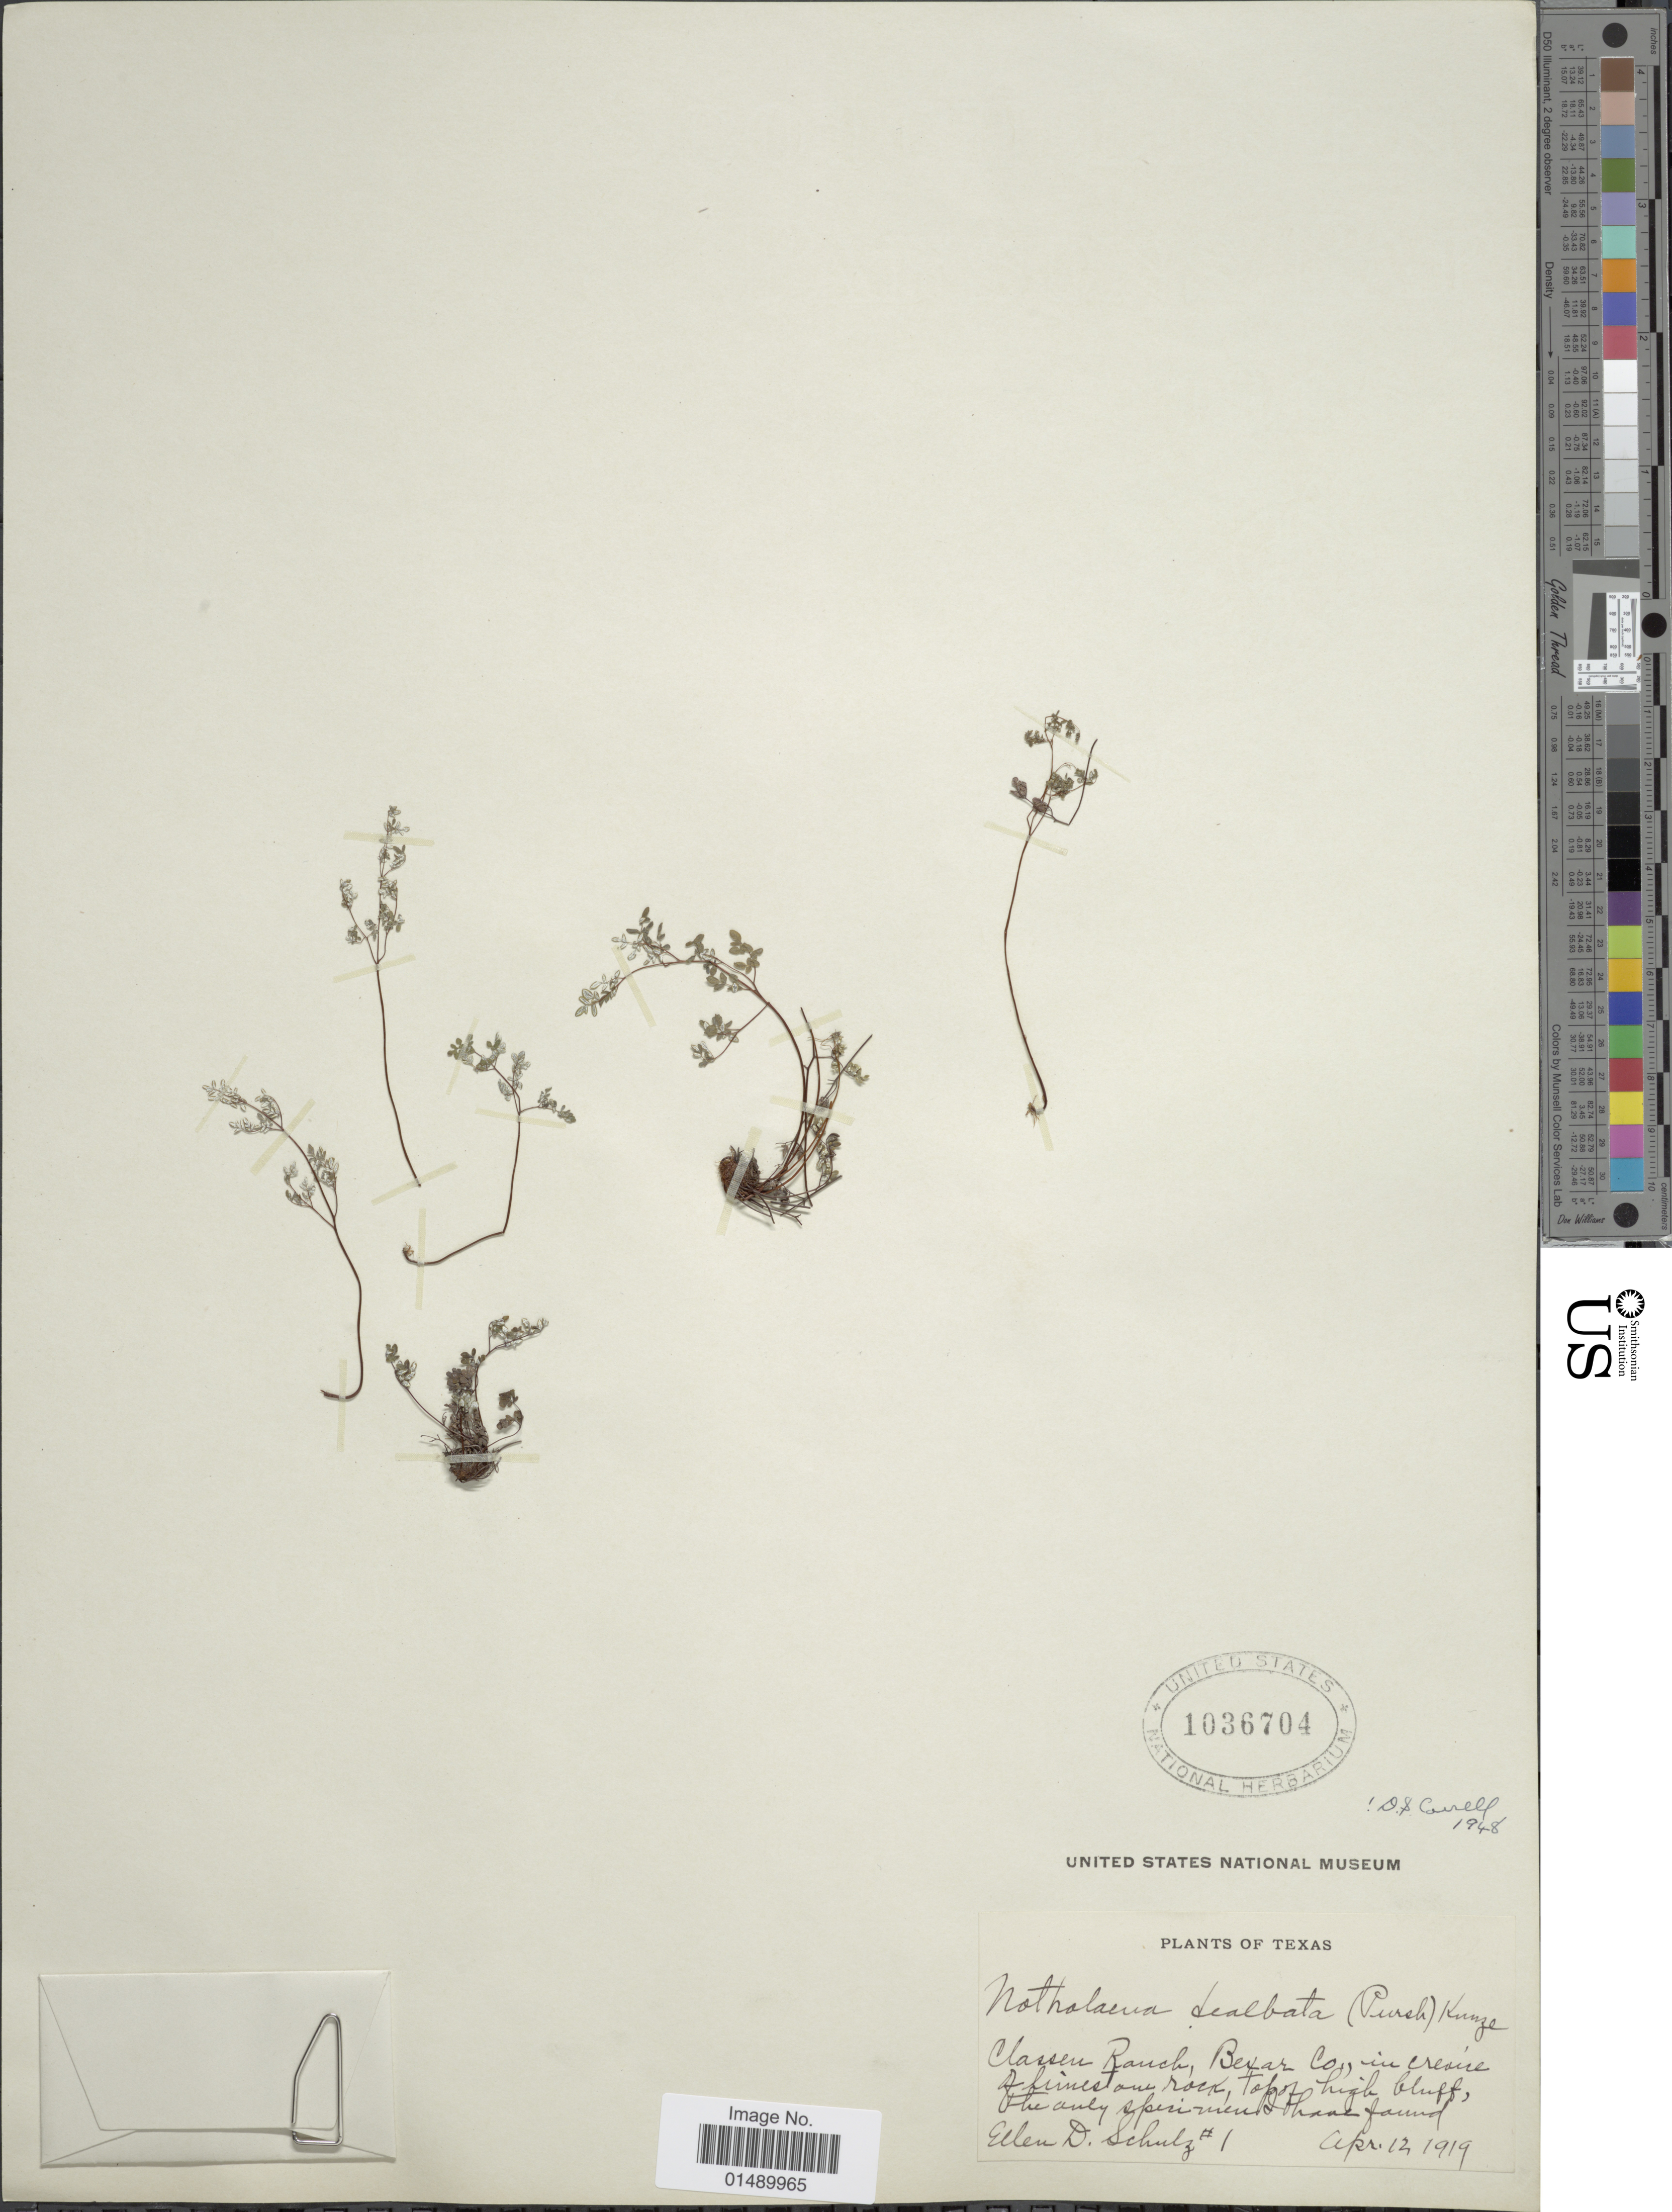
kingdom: Plantae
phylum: Tracheophyta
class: Polypodiopsida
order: Polypodiales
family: Pteridaceae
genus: Argyrochosma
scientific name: Argyrochosma dealbata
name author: (Pursh) Windham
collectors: E. D. Schulz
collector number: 1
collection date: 1919-04-12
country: United States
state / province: Texas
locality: Texas, Classeu Ranch Bexar Co..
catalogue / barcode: US 1036704